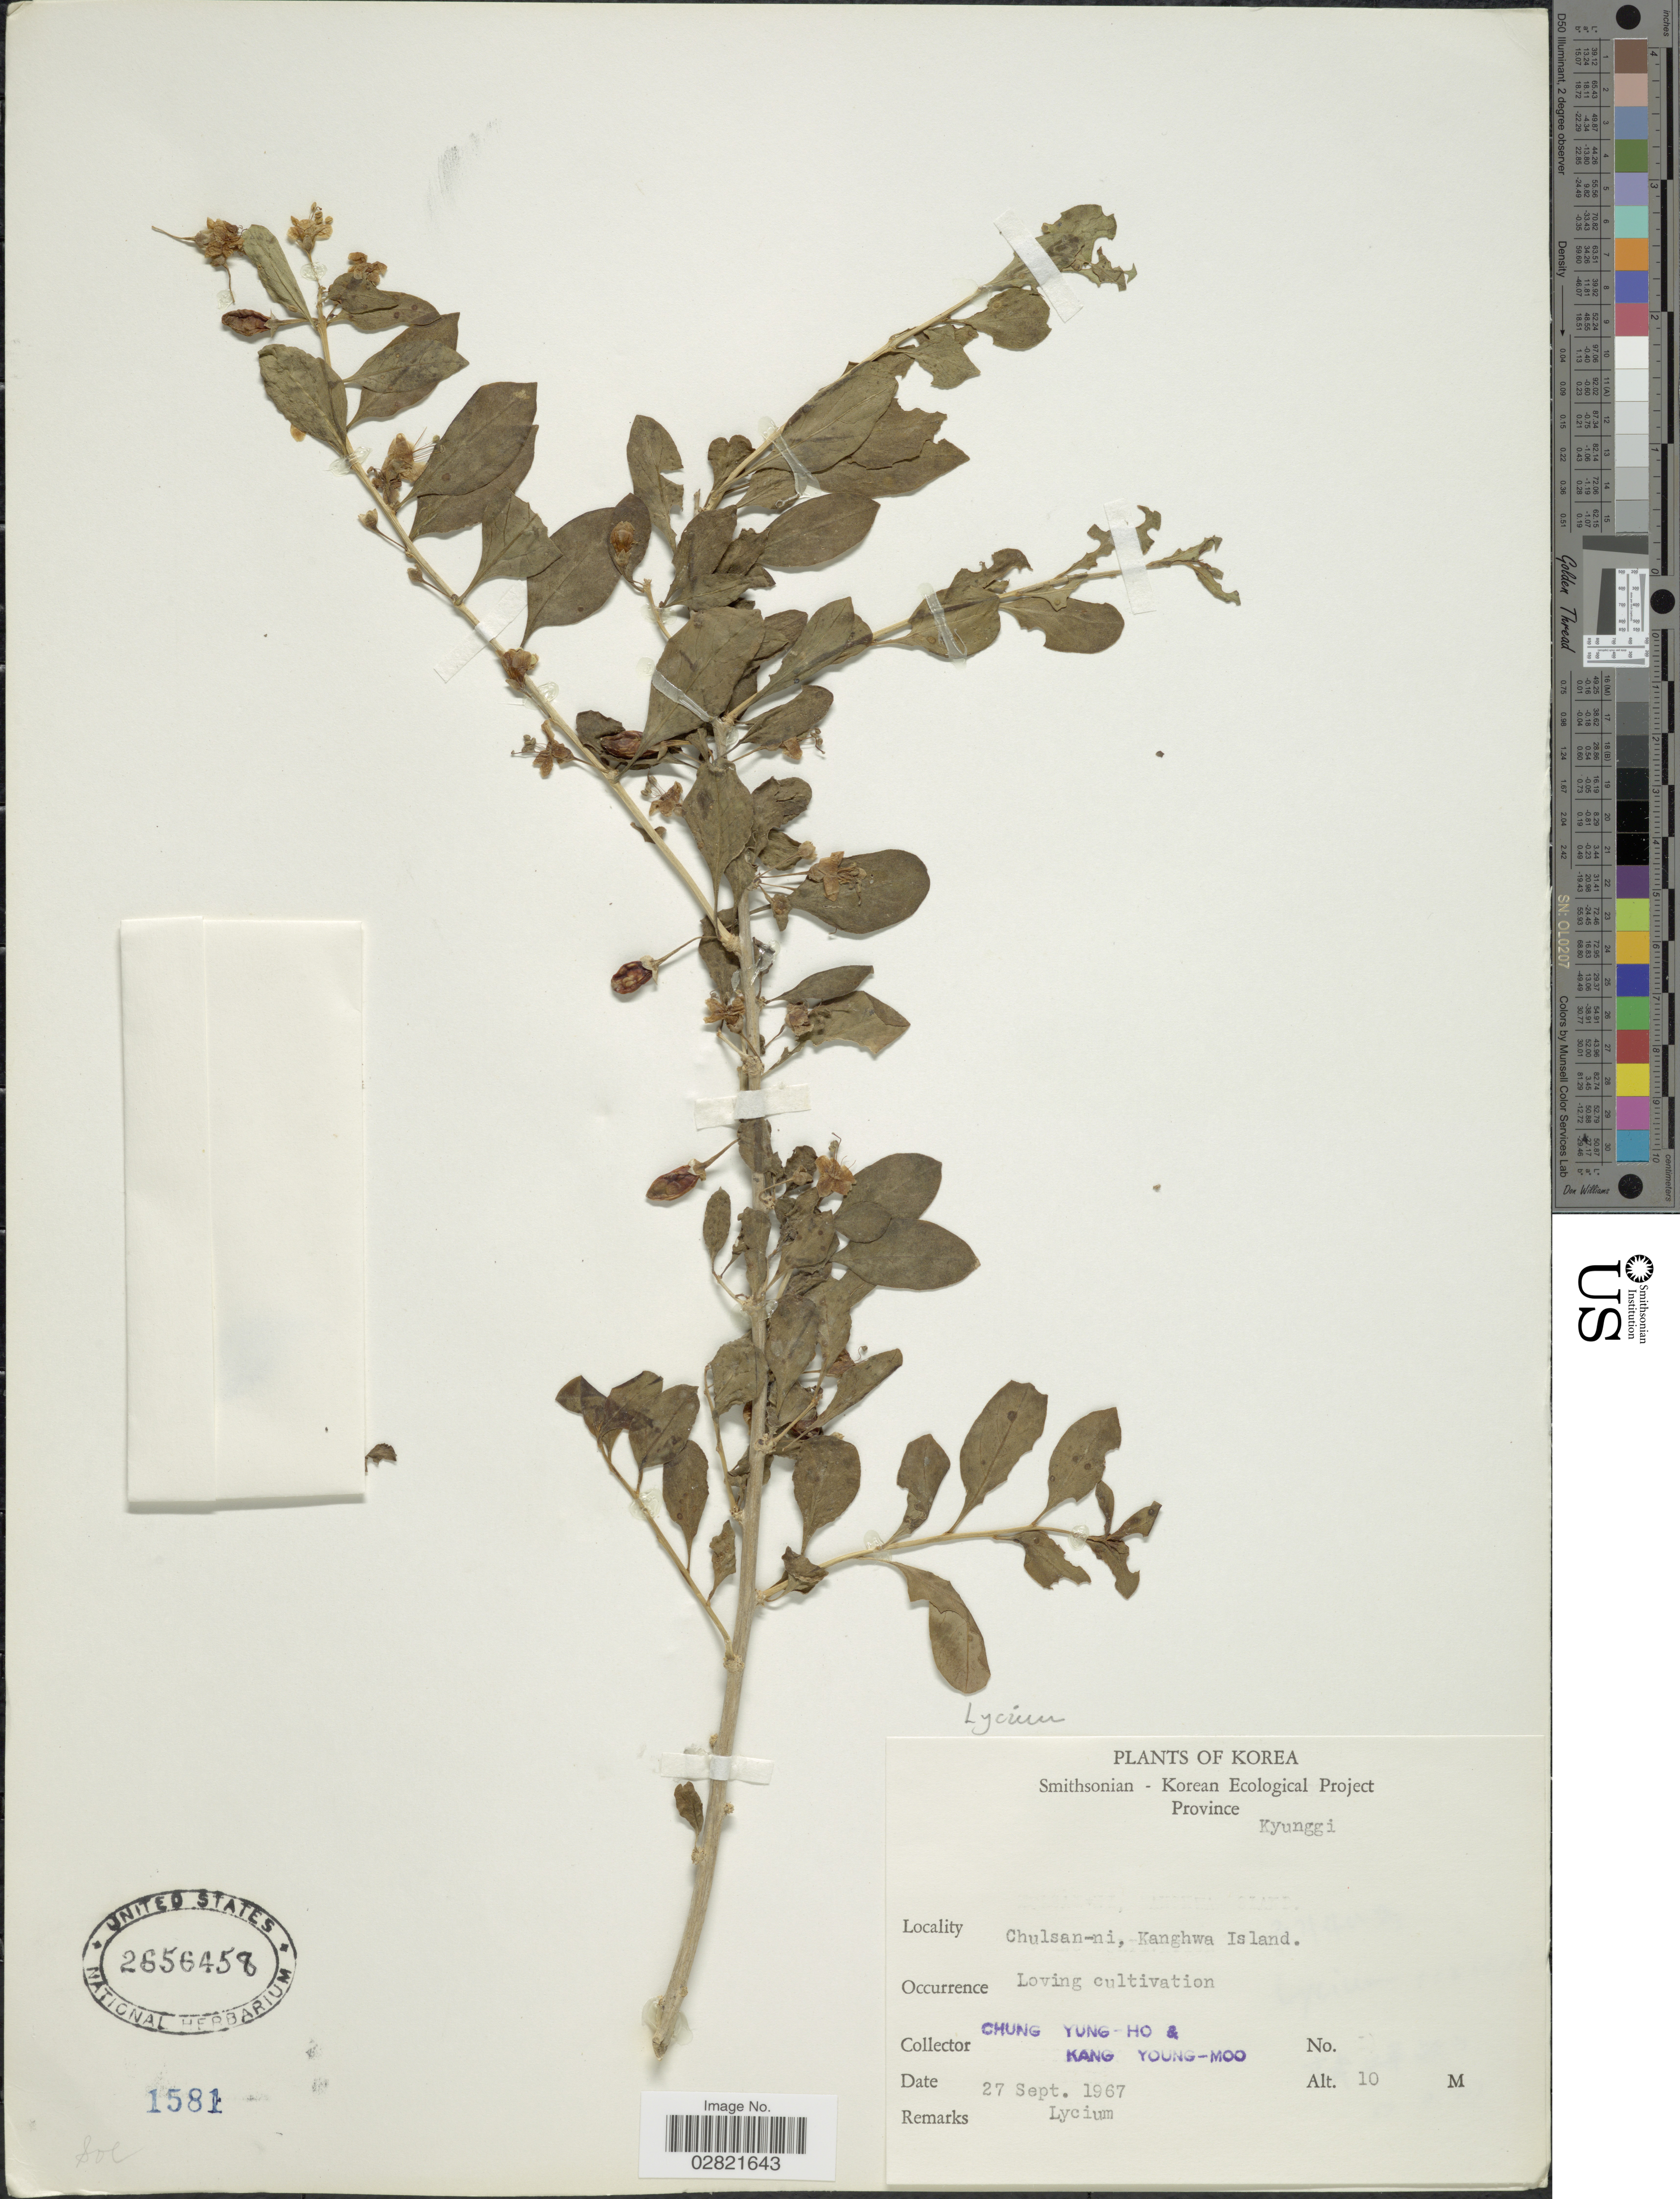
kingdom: Plantae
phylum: Tracheophyta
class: Magnoliopsida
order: Solanales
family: Solanaceae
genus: Lycium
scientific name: Lycium sp.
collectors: C. Yung-Ho & K. Young-Moo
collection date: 1967-09-27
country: South Korea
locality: Province Kyunggi. Chulsan-ni, Kanghwa Island. Loving cultivation.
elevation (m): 10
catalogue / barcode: US 2566458